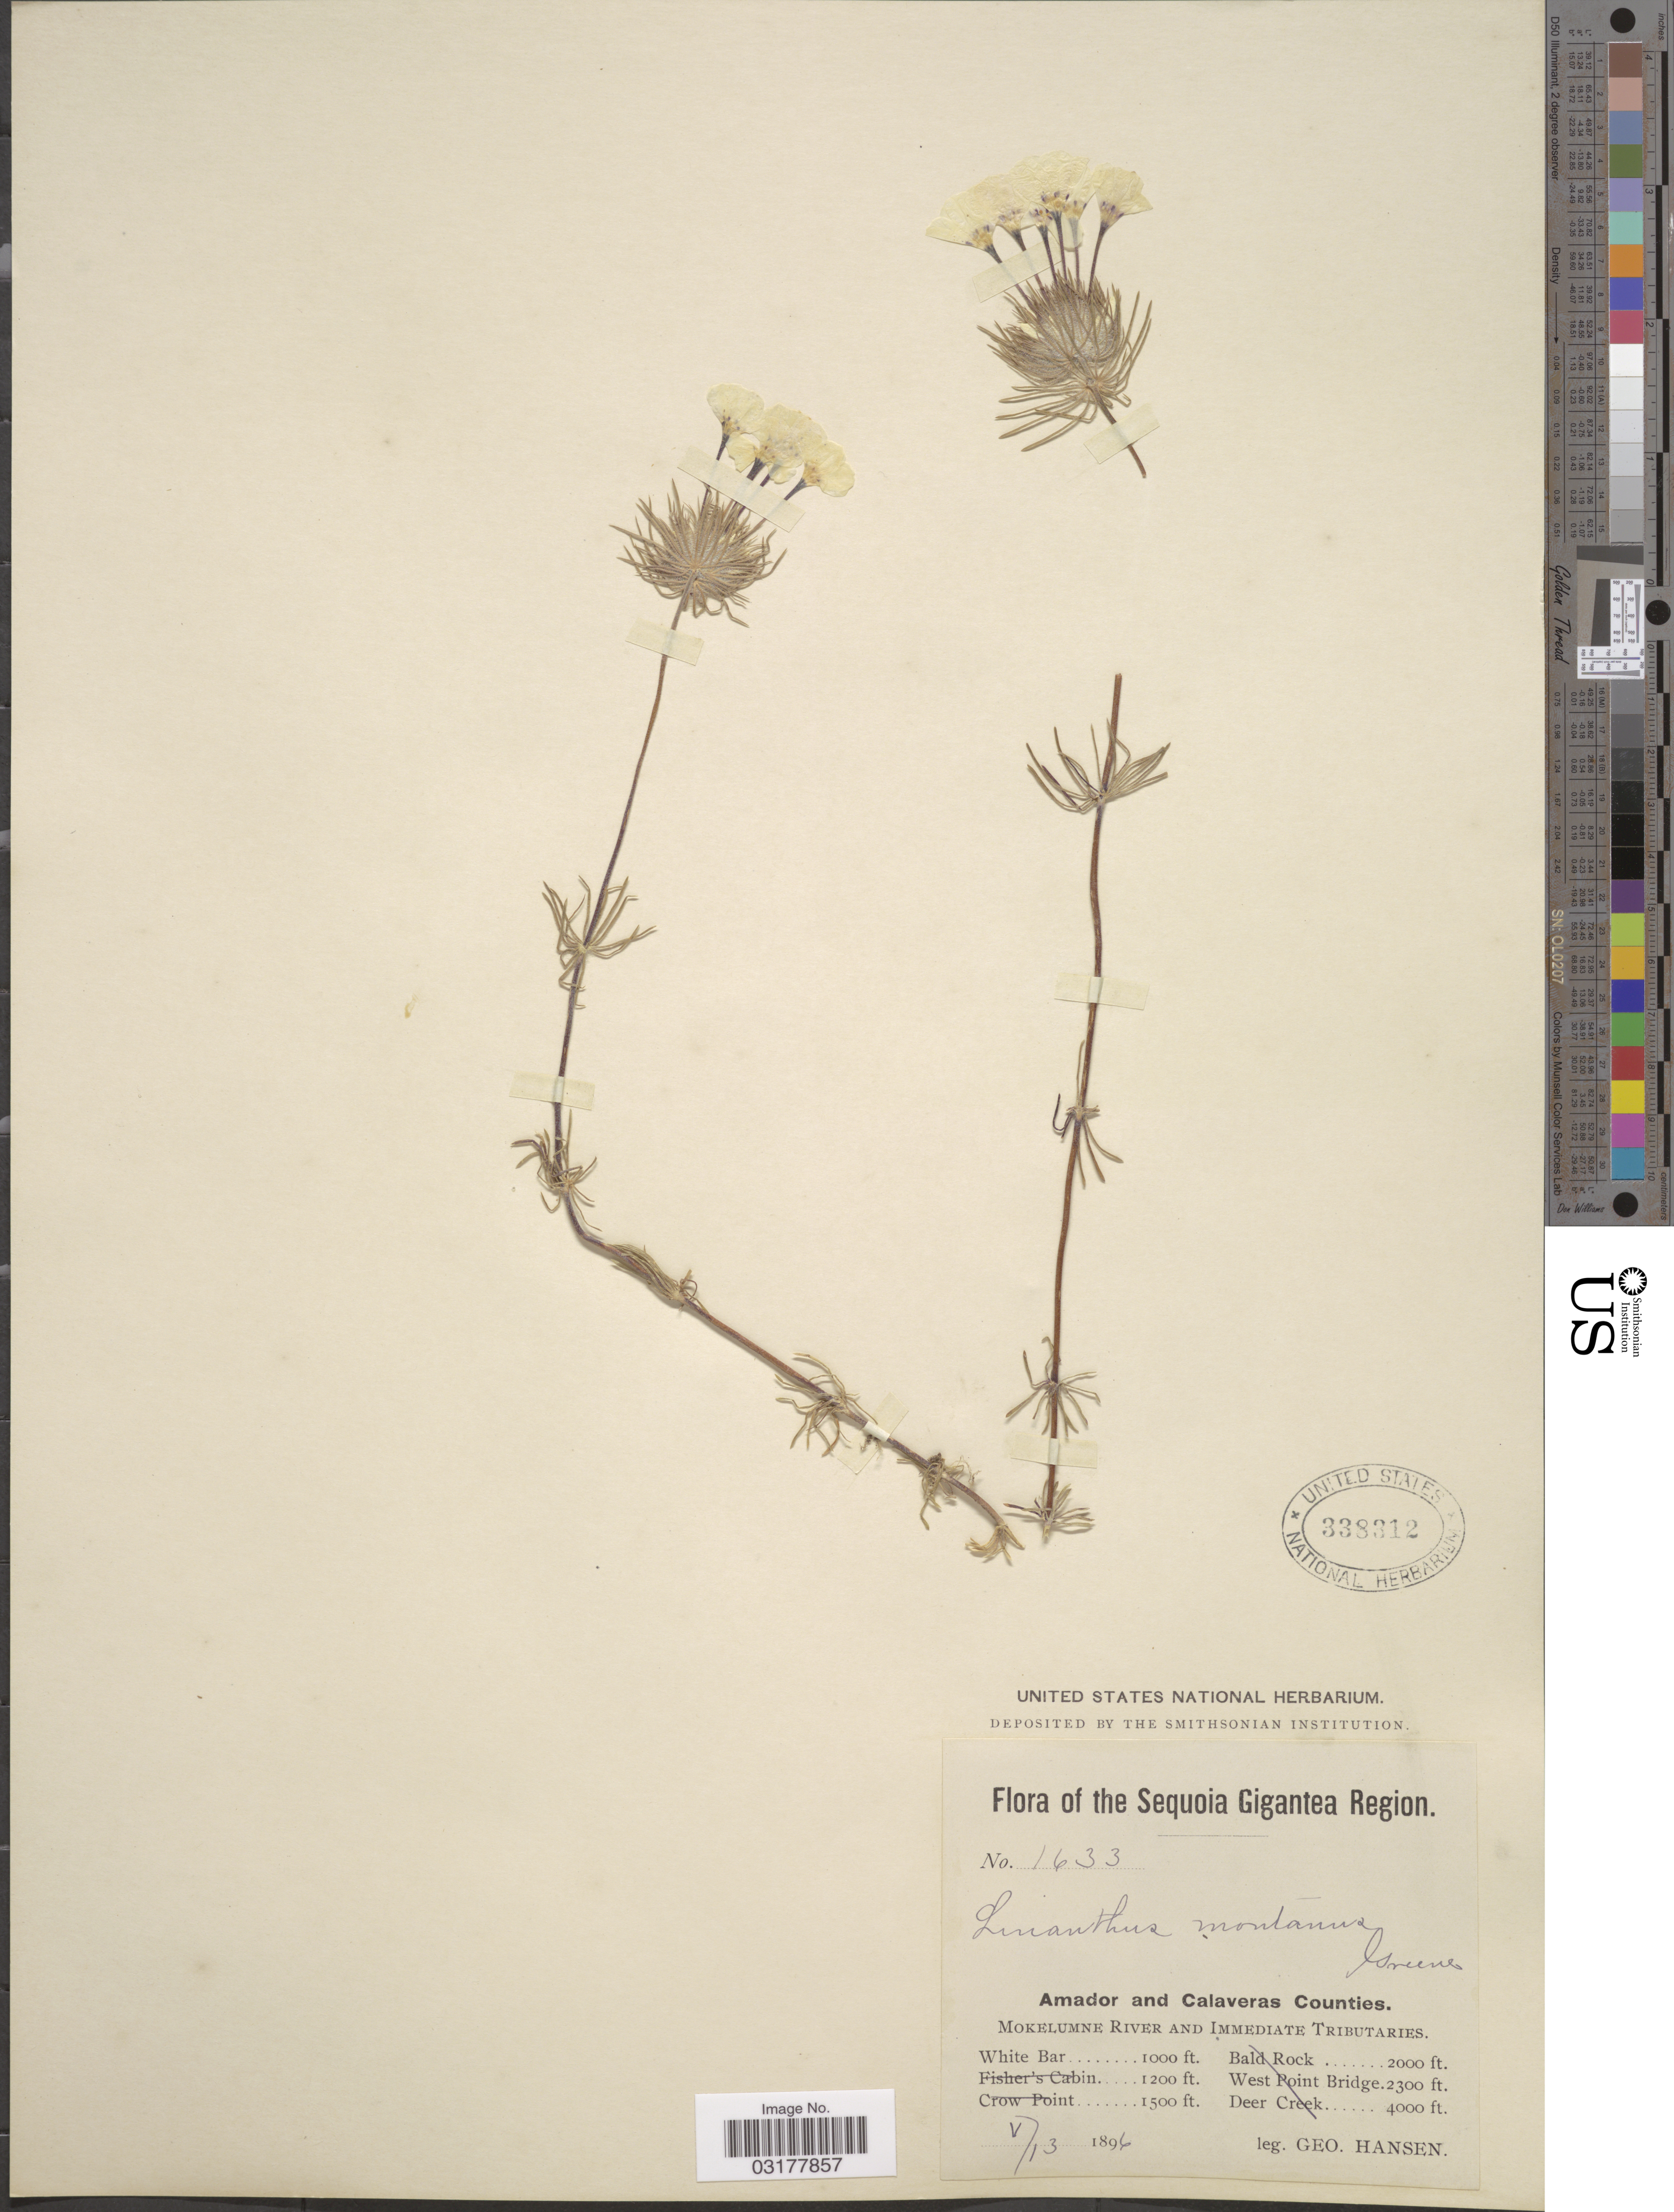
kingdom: Plantae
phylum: Tracheophyta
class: Magnoliopsida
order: Ericales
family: Polemoniaceae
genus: Leptosiphon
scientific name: Leptosiphon montanus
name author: (Greene) J.M. Porter & L.A. Johnson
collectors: G. Hansen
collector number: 1633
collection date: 1896-05-13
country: United States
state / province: California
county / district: Calaveras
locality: Sequoia Gigantea Region. Amador and Calaveras Counties. Mokelumne River and Immediate Tributaries. White Bar.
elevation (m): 305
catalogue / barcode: US 338312